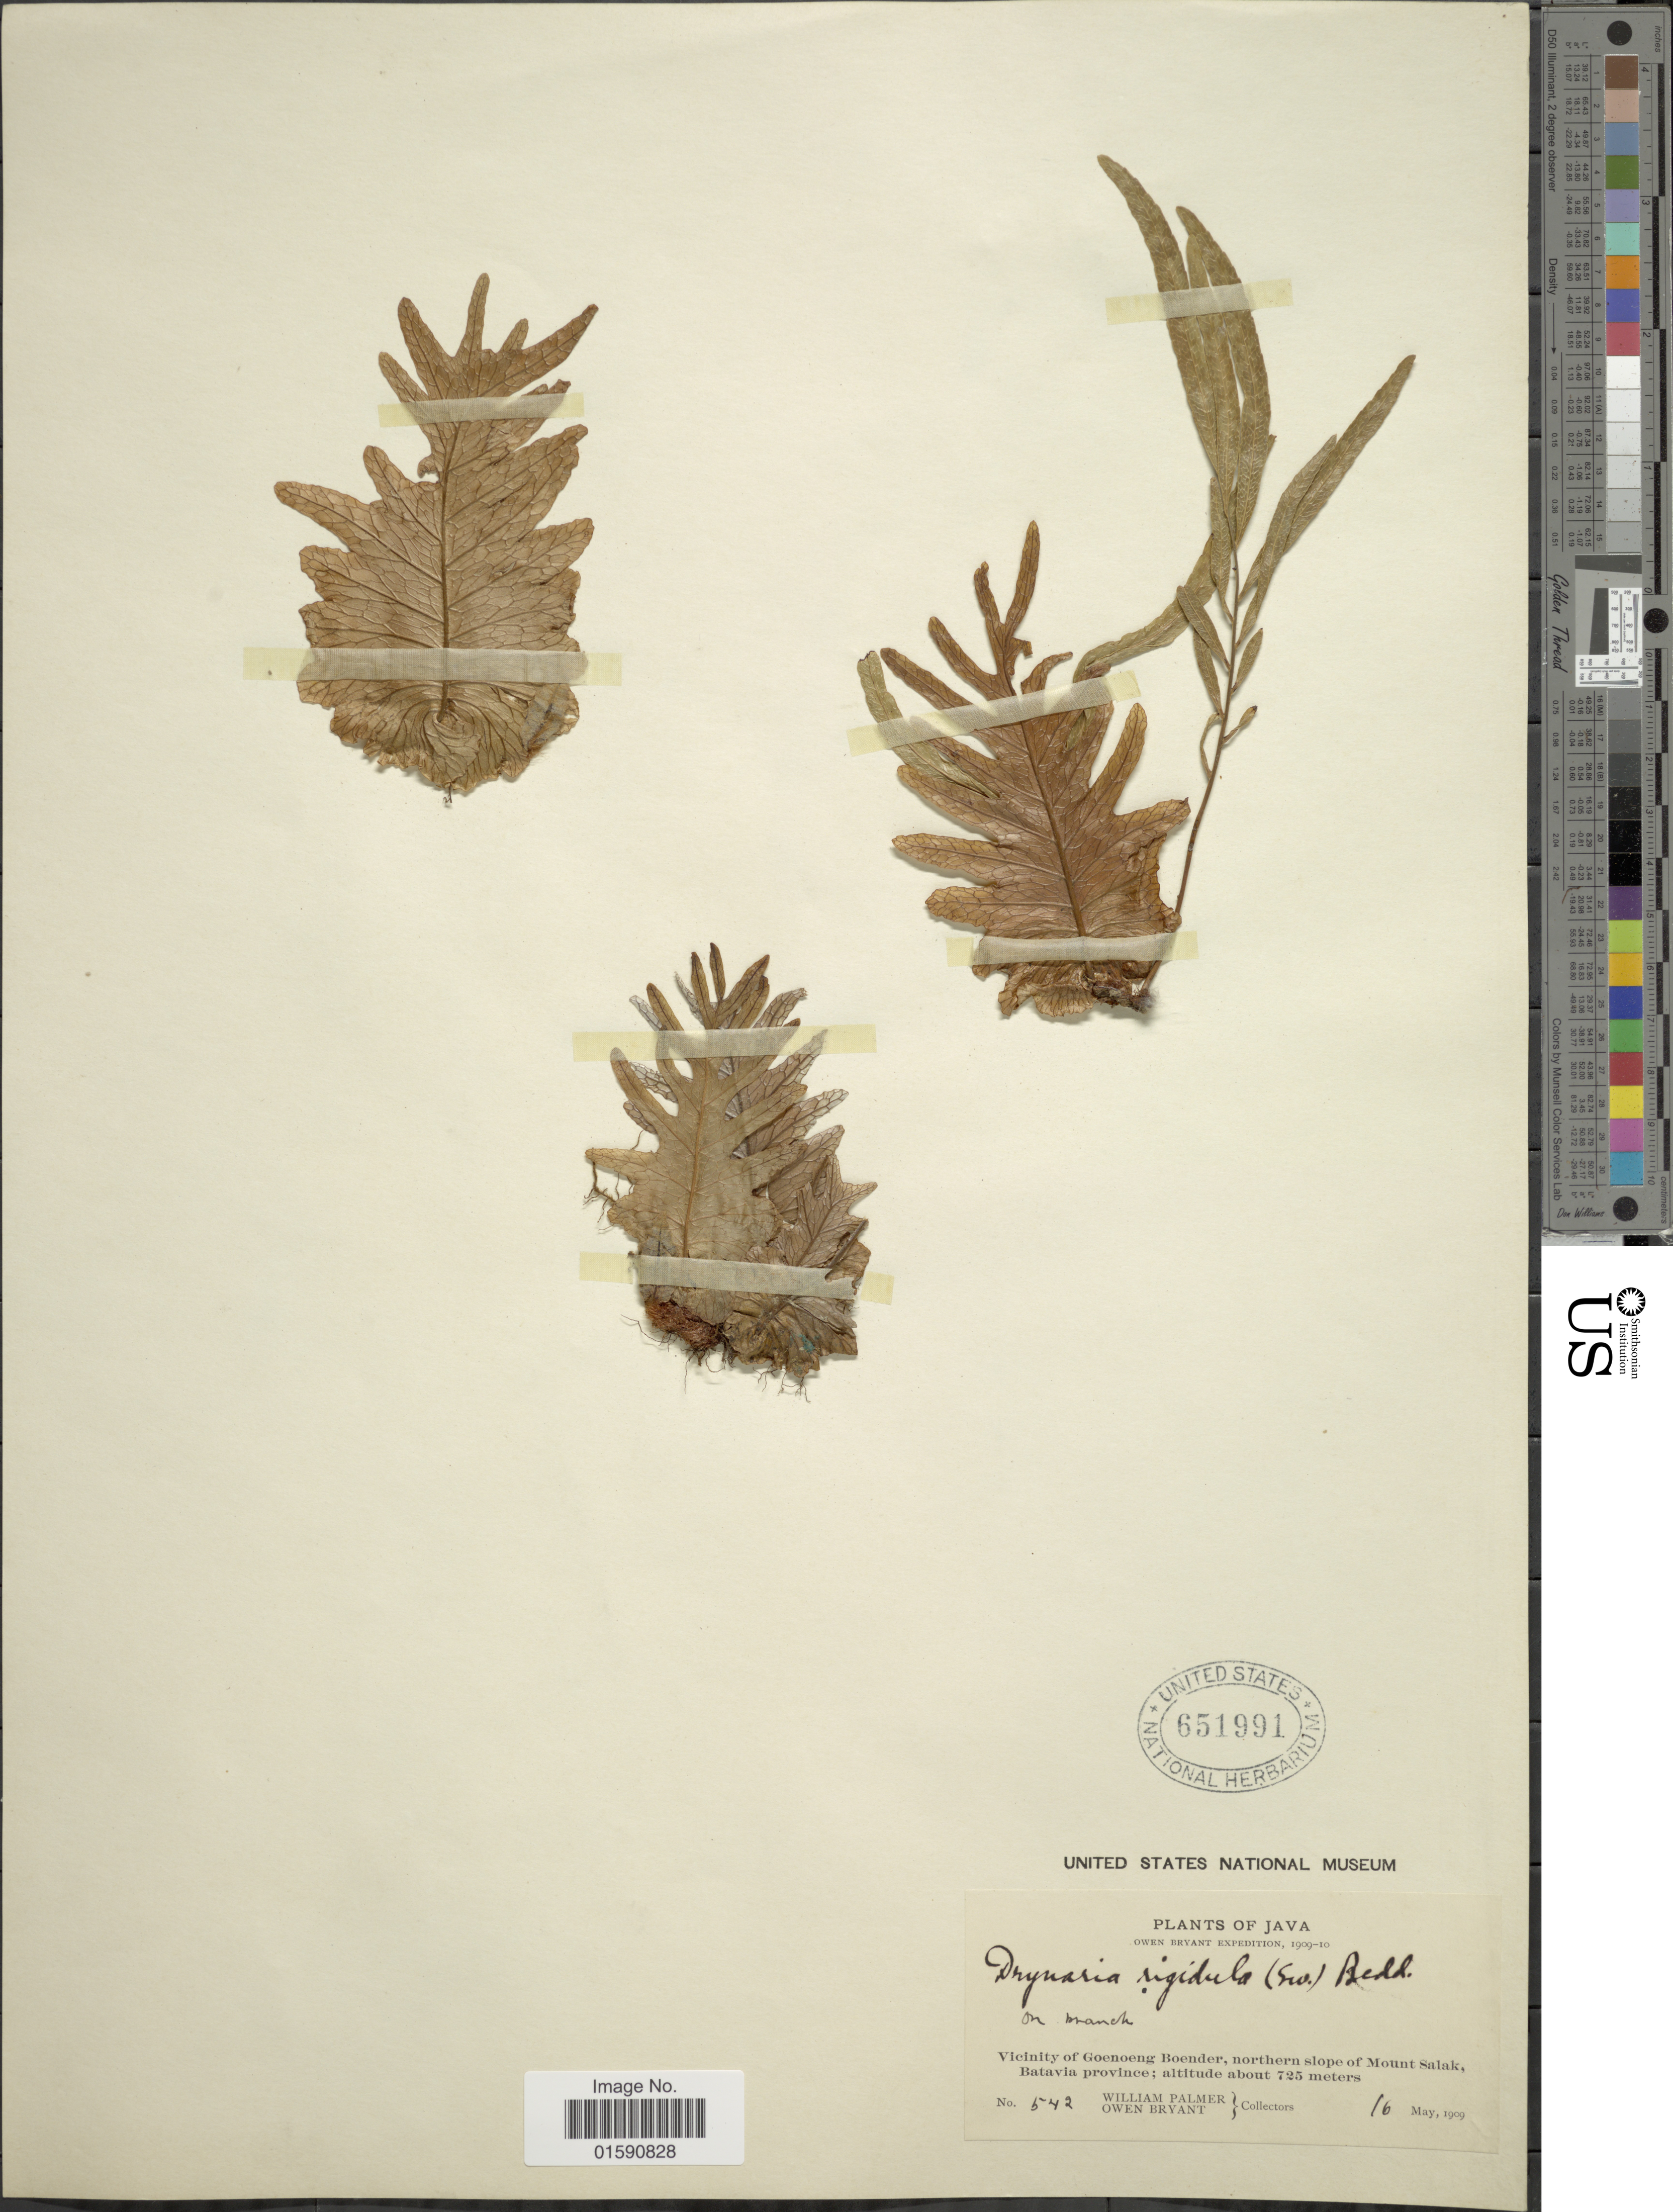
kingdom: Plantae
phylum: Tracheophyta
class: Polypodiopsida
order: Polypodiales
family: Polypodiaceae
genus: Drynaria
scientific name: Drynaria rigidula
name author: (Sw.) Bedd.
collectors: W. Palmer & O. Bryant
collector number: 542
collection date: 1909-05-16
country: Indonesia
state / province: Java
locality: Vicinity of Goenoeng Boender, northern slope of Mount Salak, Batavia province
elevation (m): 725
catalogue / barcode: US 651991